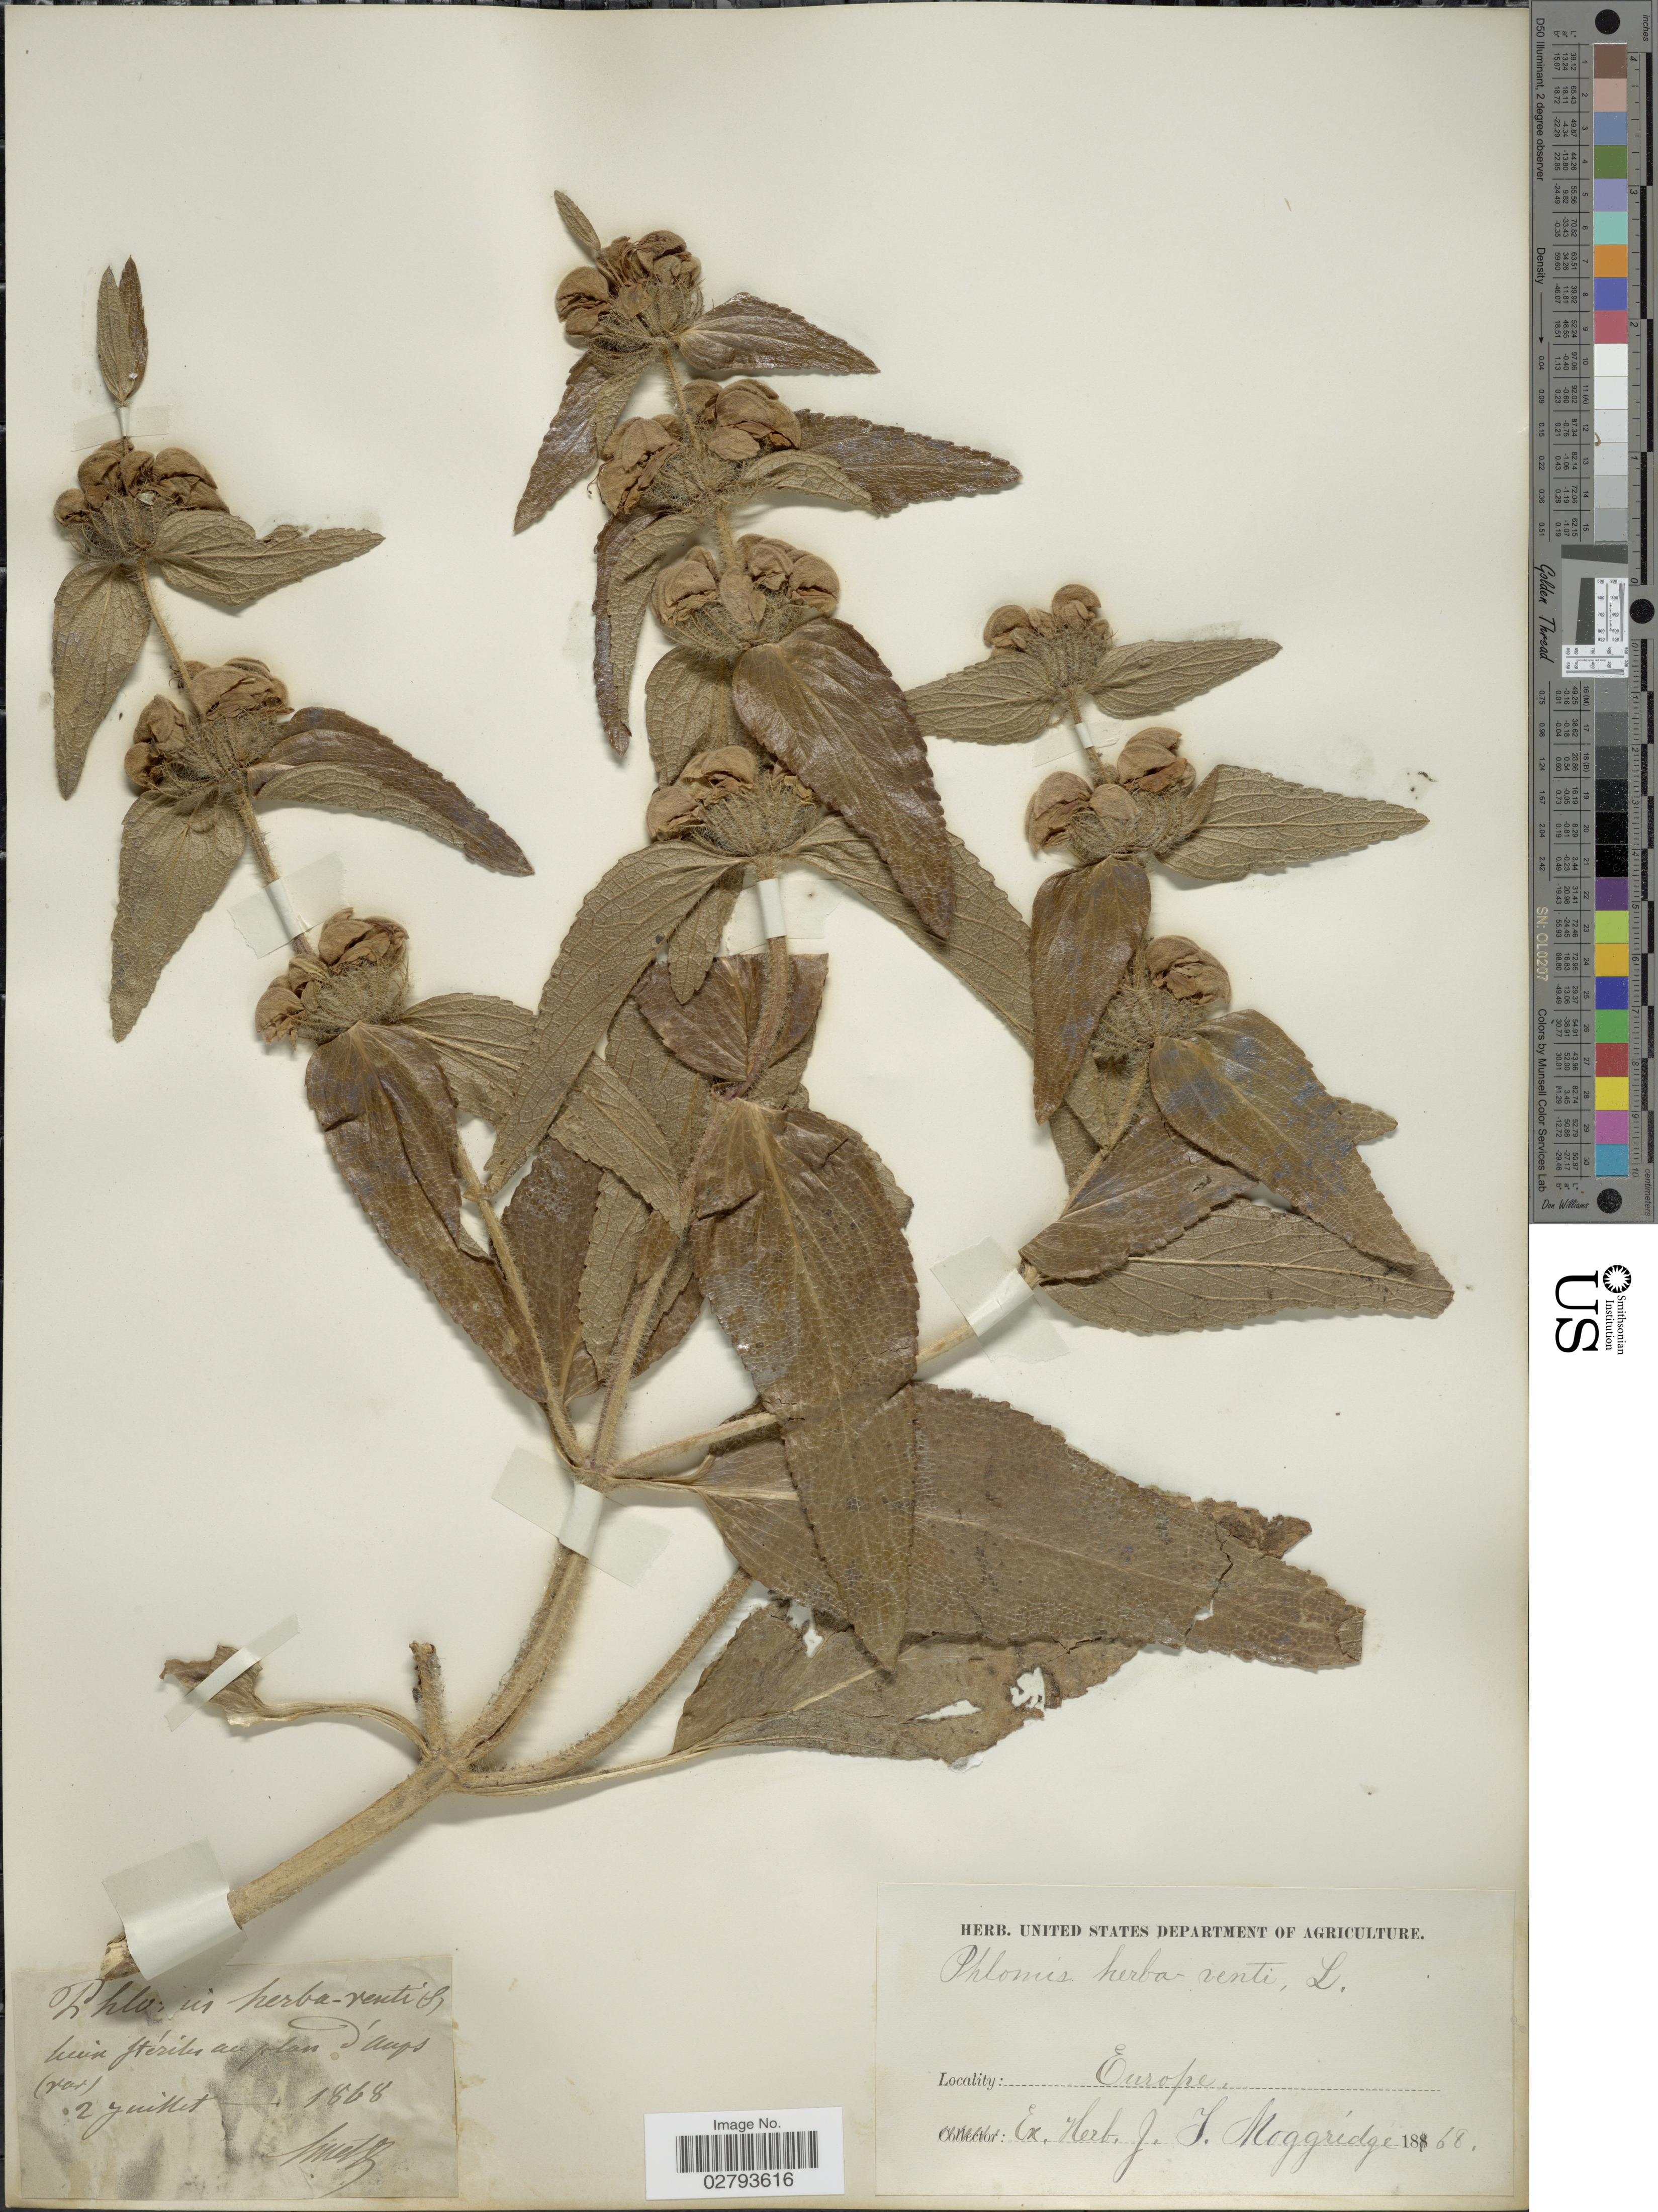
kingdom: Plantae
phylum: Tracheophyta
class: Magnoliopsida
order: Lamiales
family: Lamiaceae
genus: Phlomis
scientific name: Phlomis herba-venti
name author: L.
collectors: Schott, --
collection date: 1868-07-02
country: France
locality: lieux stériles au plan d'Aups. Europe.